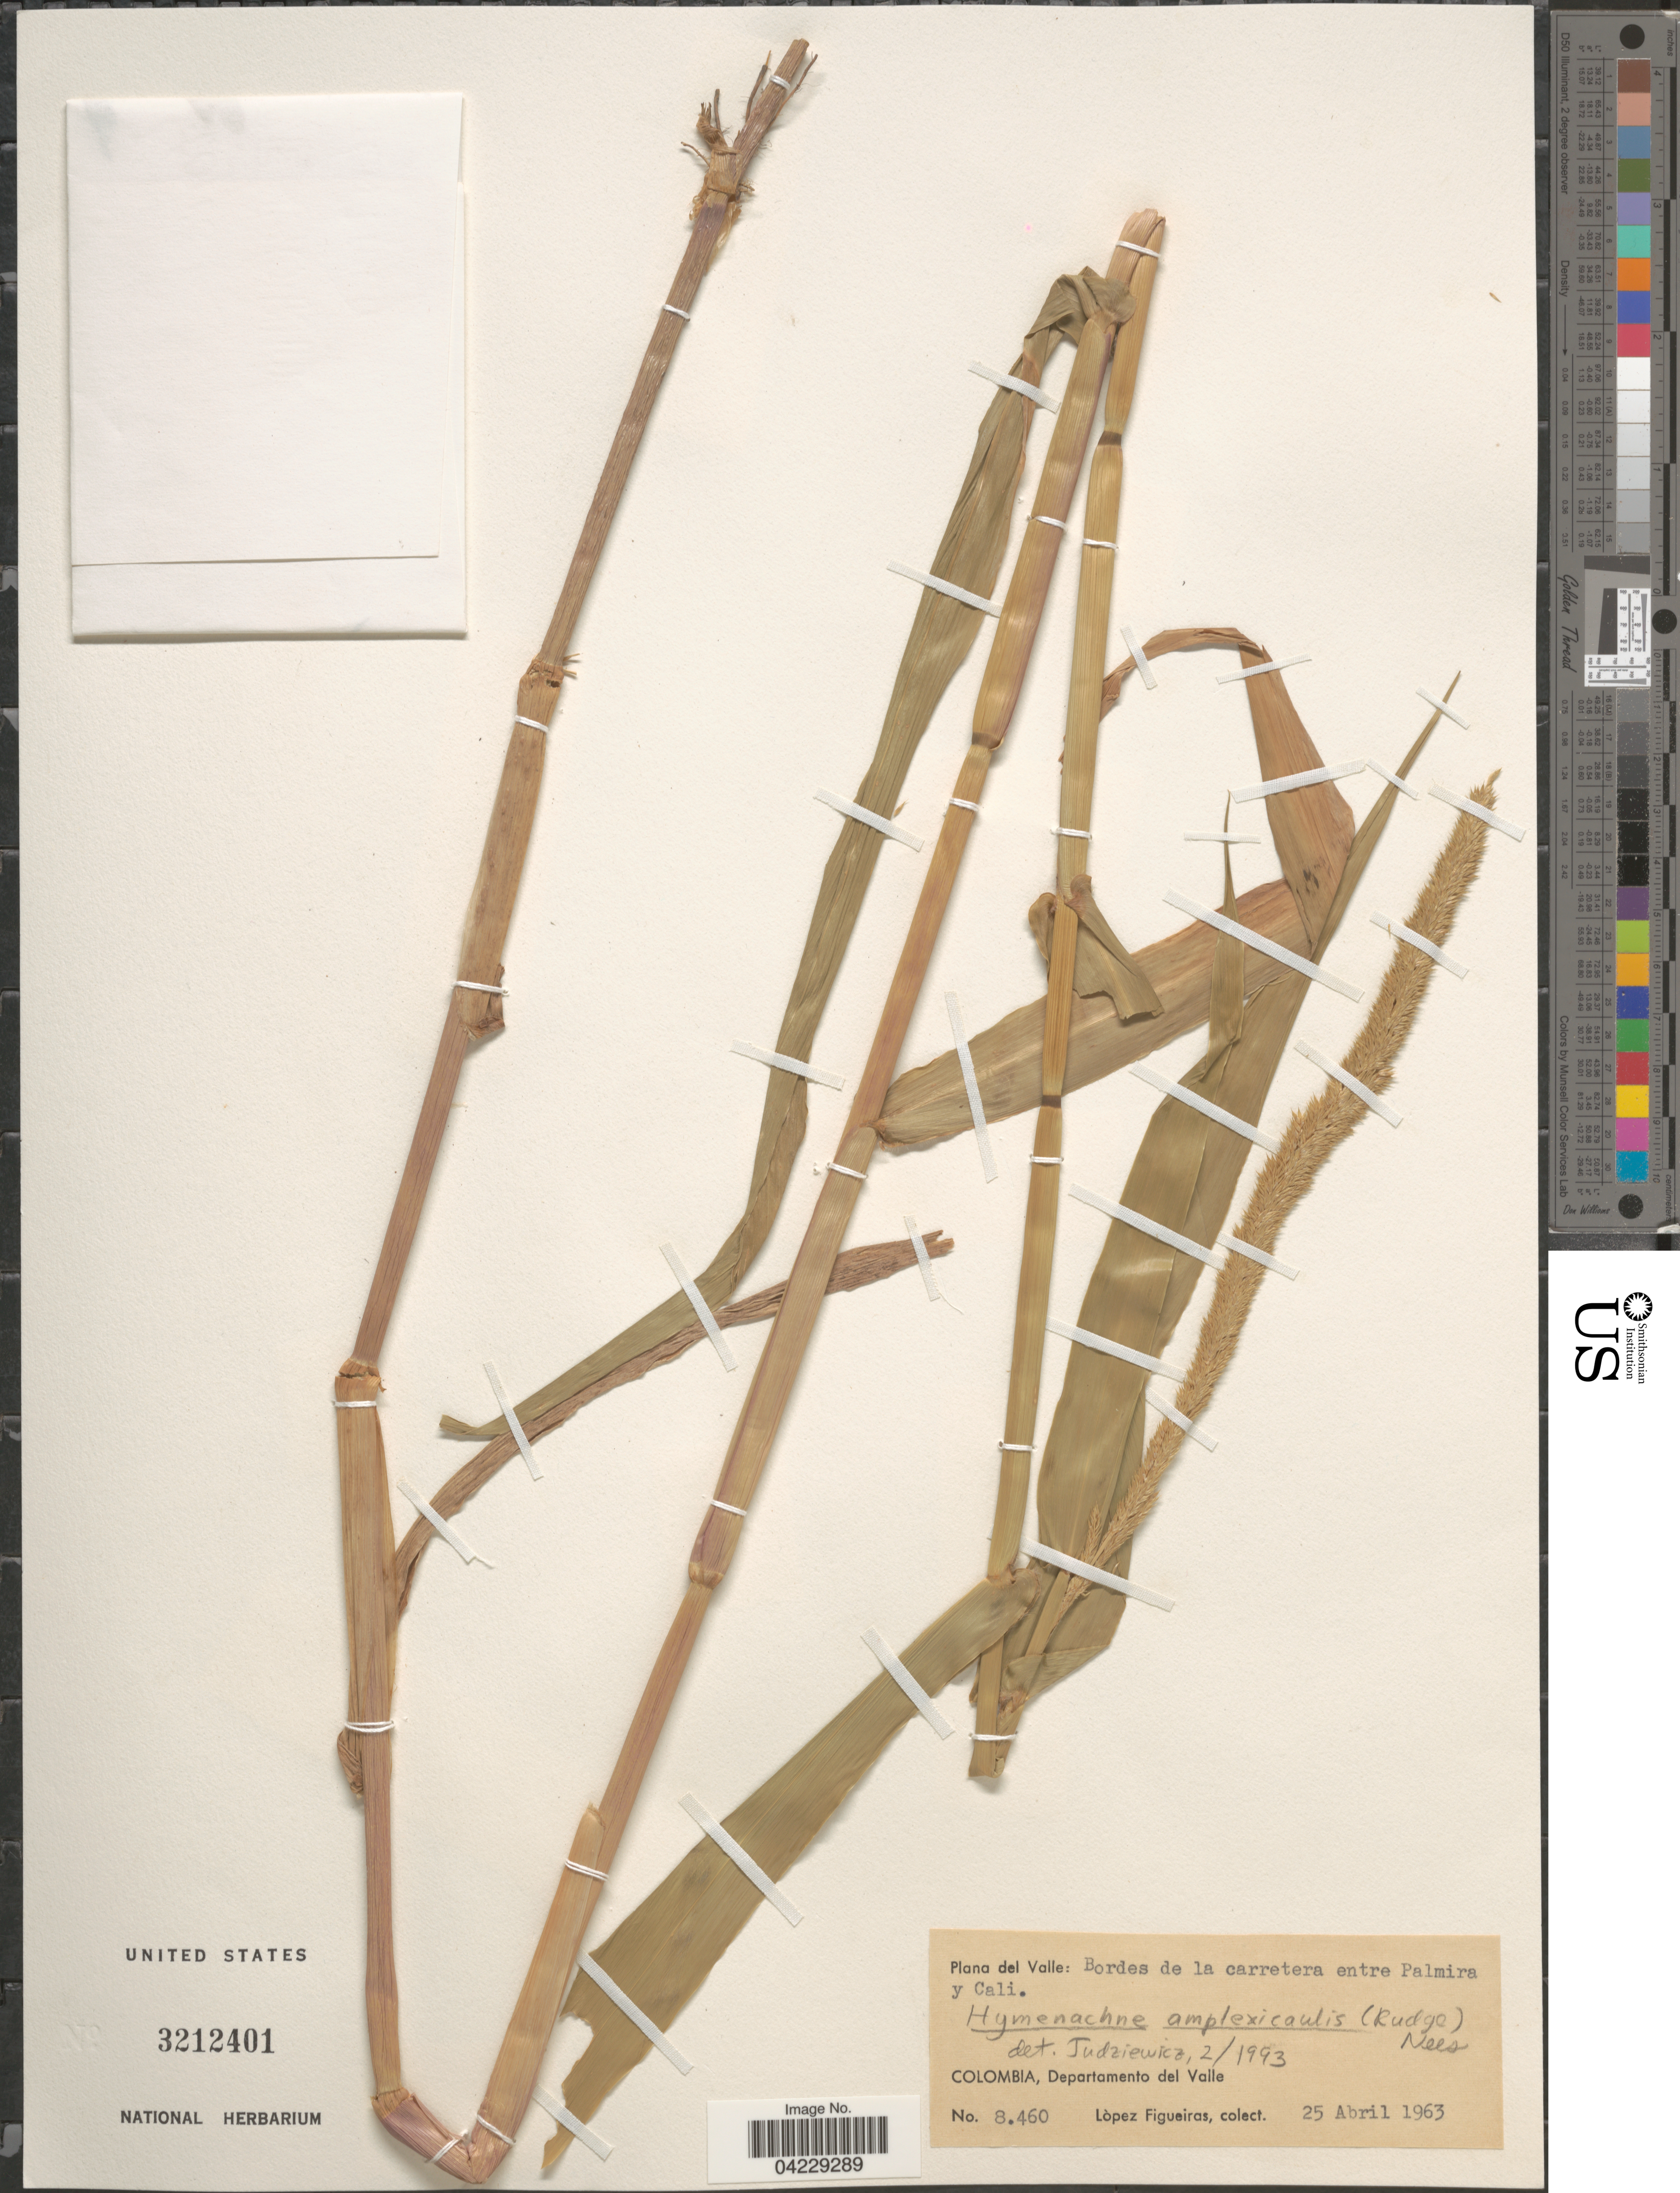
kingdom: Plantae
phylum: Tracheophyta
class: Liliopsida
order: Poales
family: Poaceae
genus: Hymenachne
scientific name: Hymenachne amplexicaulis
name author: (Rudge) Nees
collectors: M. López Figueiras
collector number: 8460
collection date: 1963-04-25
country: Colombia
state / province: Valle del Cauca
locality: Valle: Bordes de la carretera entre Palmira y Cali. Departamento del Valle.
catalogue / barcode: US 3212401